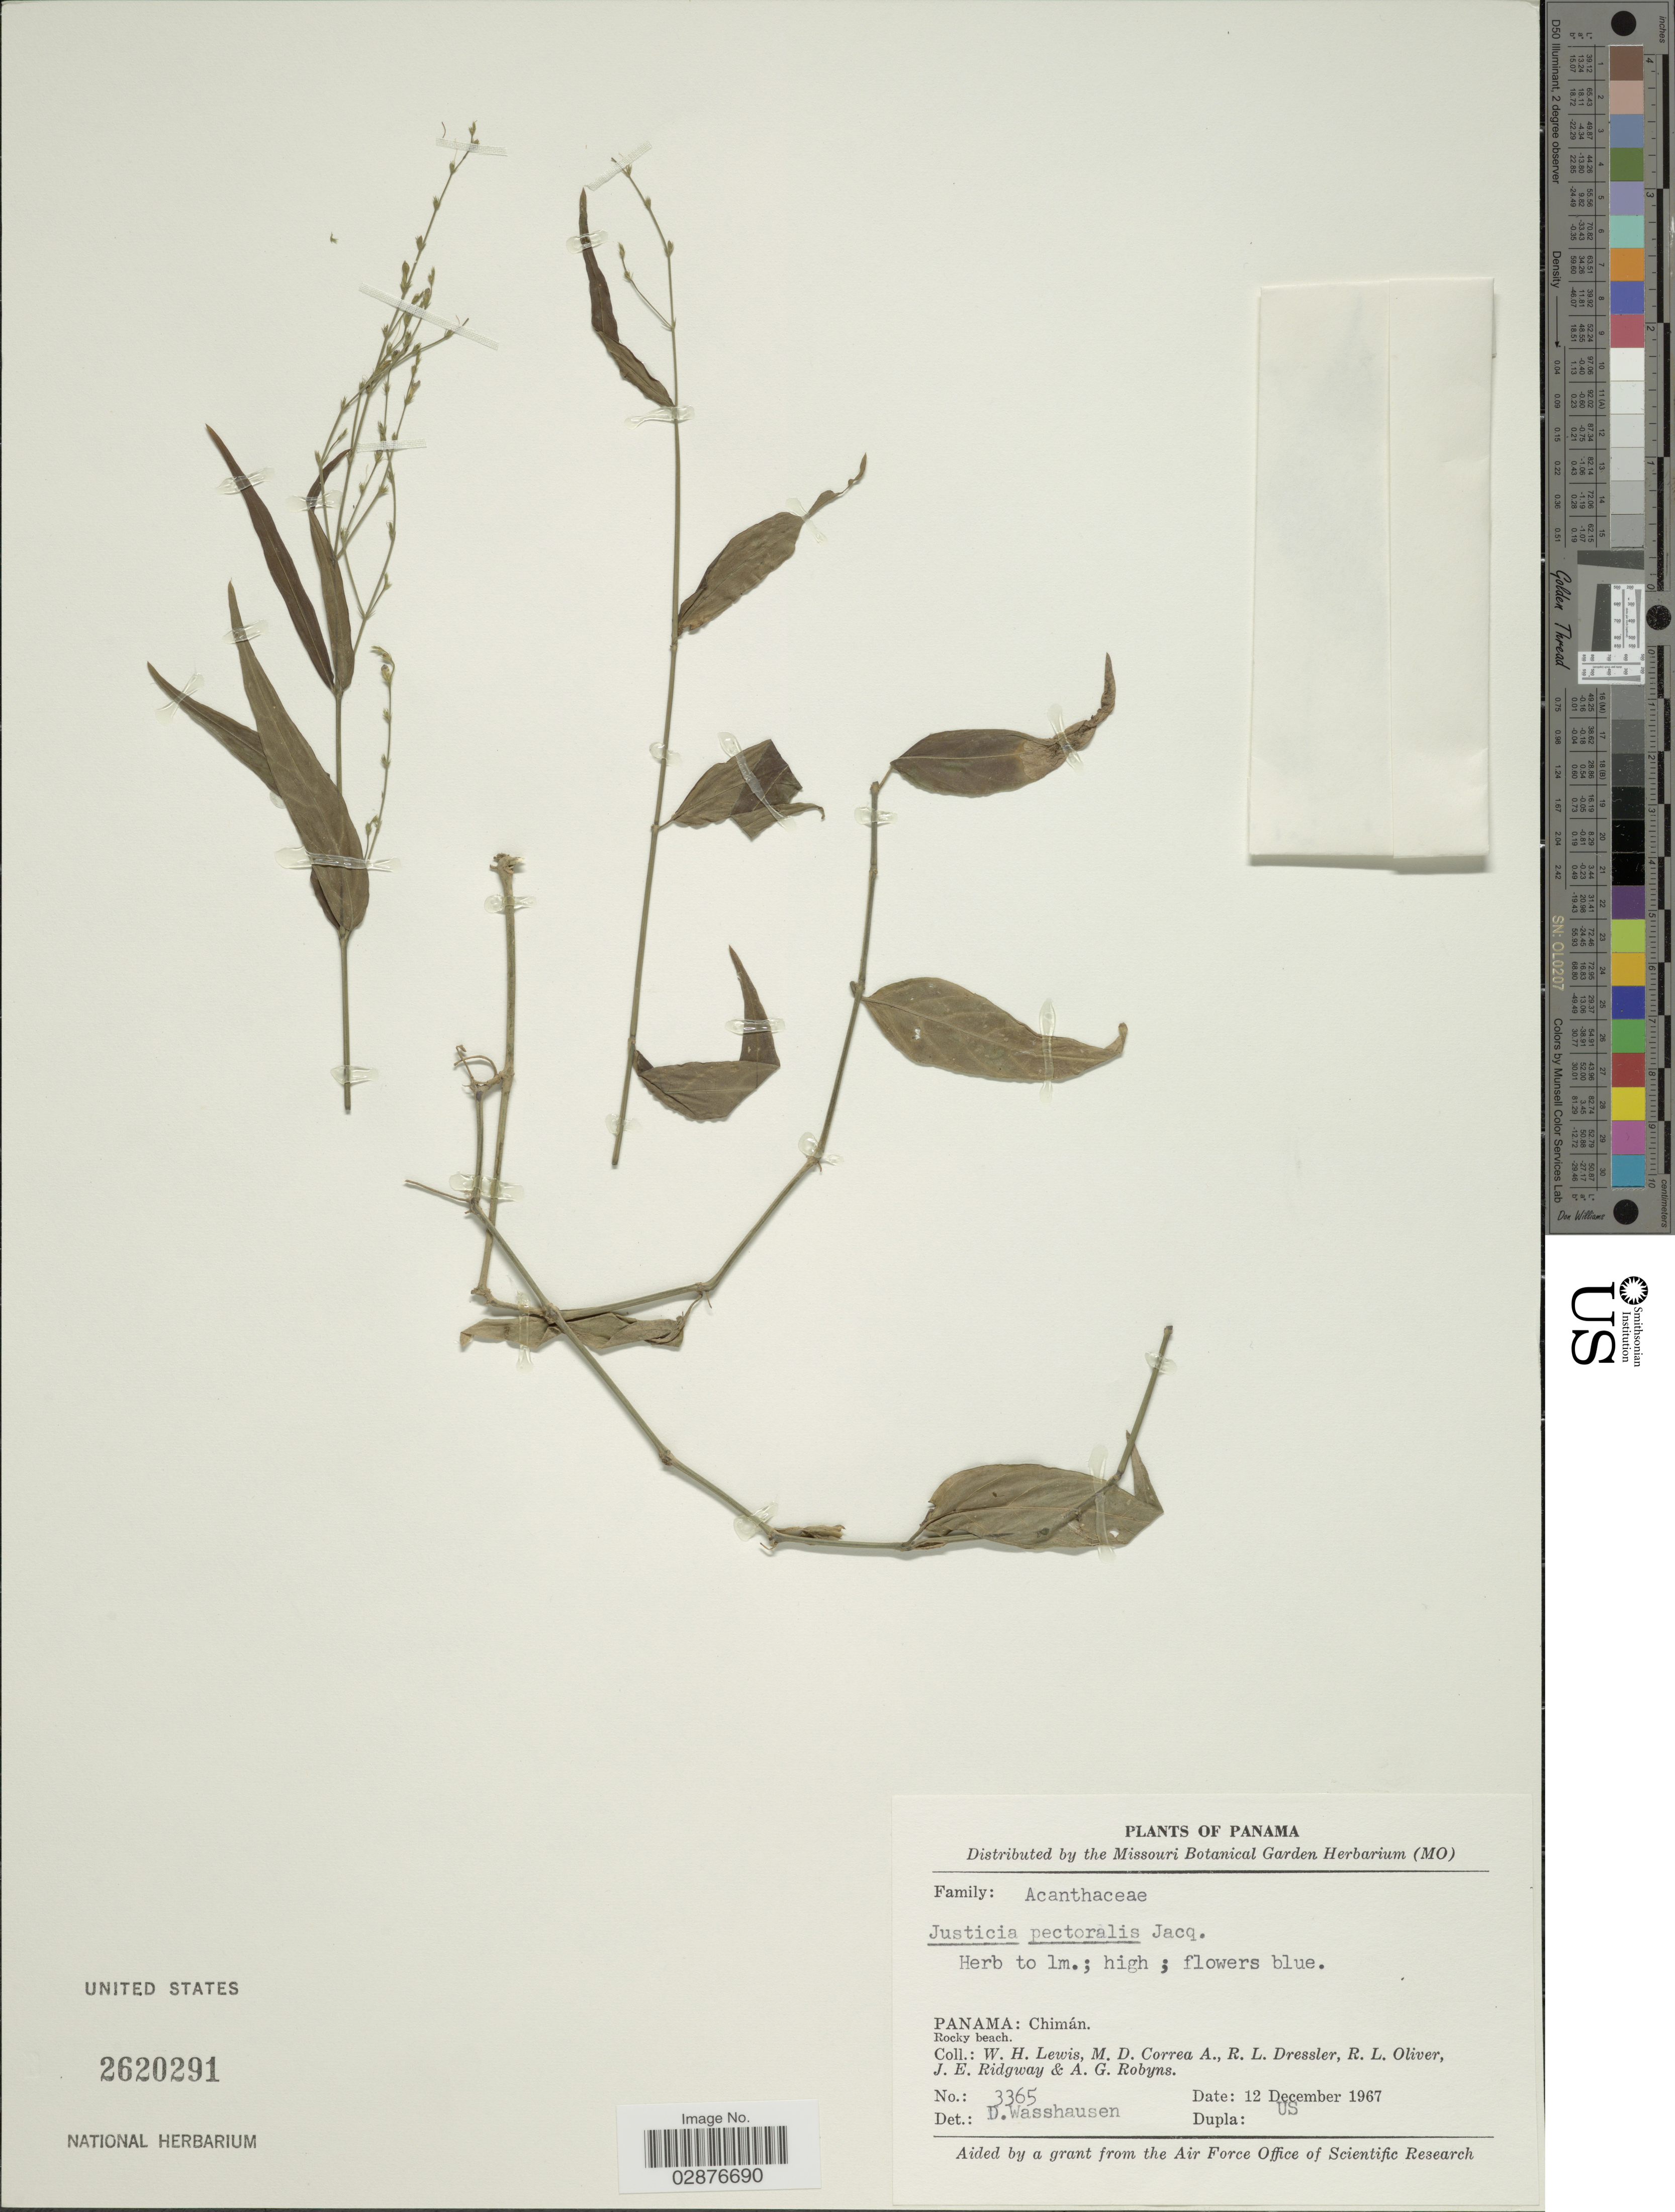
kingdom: Plantae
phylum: Tracheophyta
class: Magnoliopsida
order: Lamiales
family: Acanthaceae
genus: Justicia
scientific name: Justicia pectoralis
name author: Jacq.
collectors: W. H. Lewis, M. D. Corrêa-A., R. Dressler, R. Oliver & et al.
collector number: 3365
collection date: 1967-12-12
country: Panama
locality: Chimán.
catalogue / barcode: US 2620291